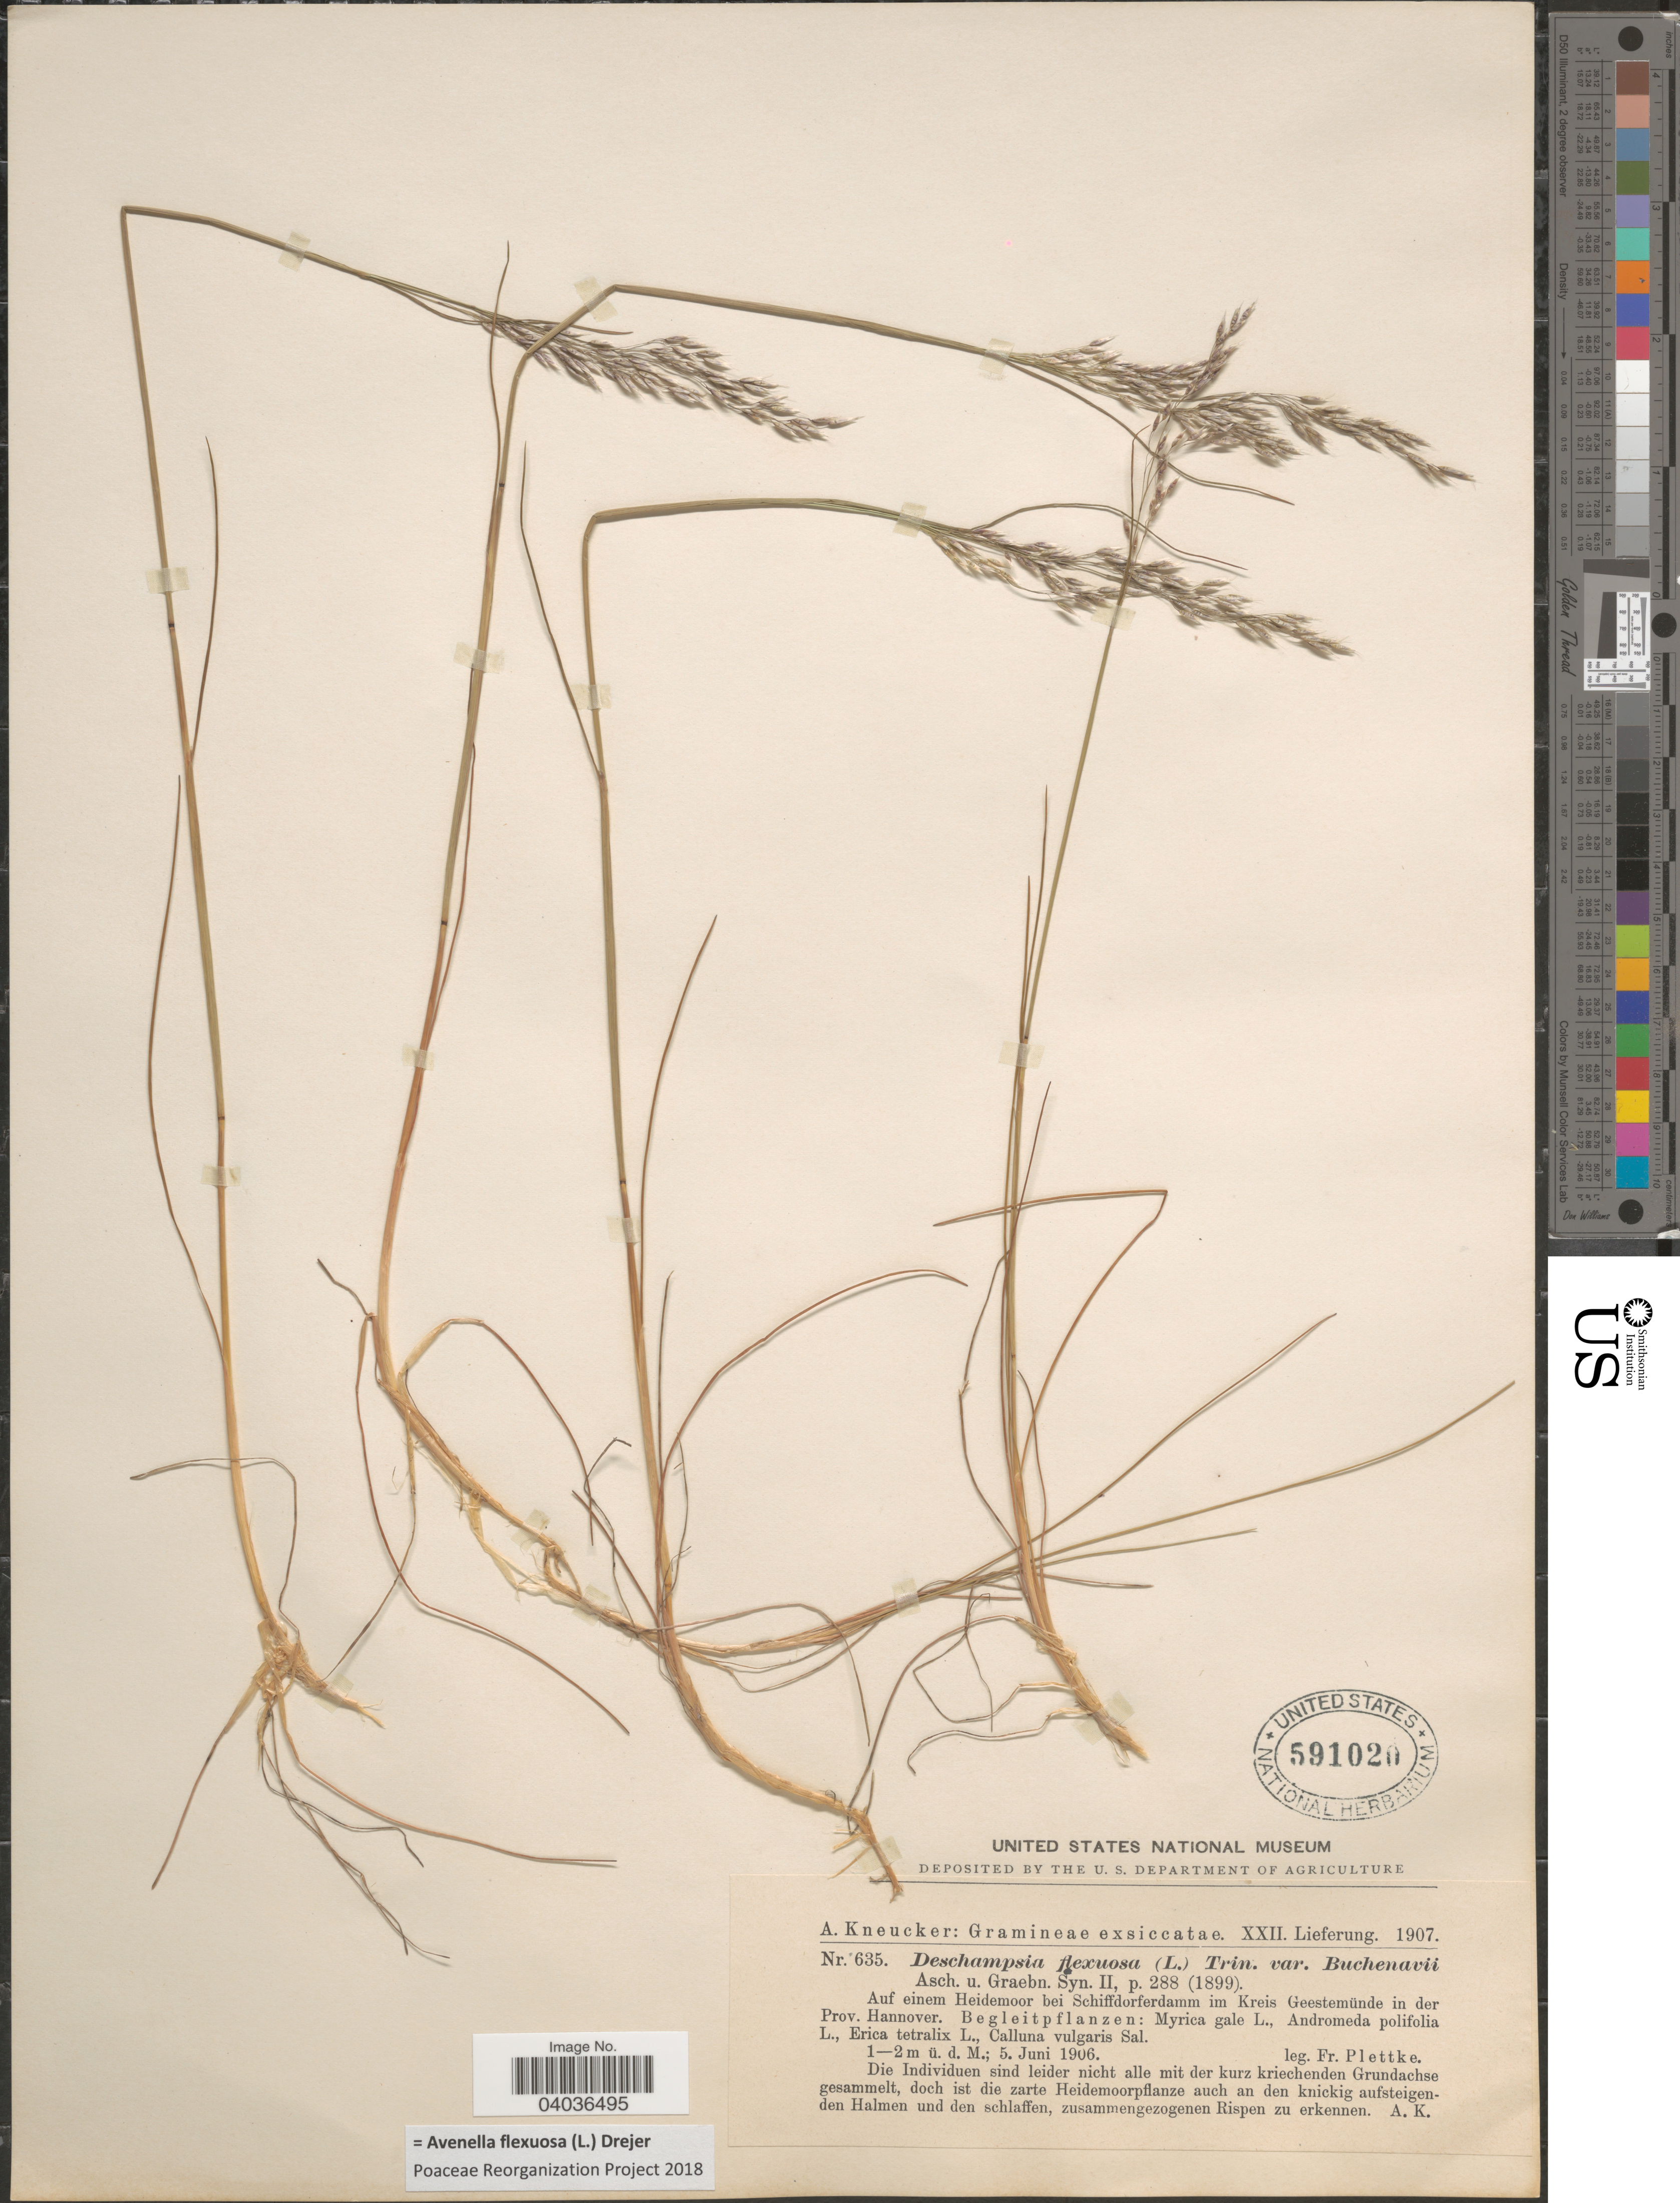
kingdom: Plantae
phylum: Tracheophyta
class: Liliopsida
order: Poales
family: Poaceae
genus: Avenella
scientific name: Avenella flexuosa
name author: (L.) Drejer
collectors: F. Plettke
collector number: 635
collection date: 1906-06-05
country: Germany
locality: Auf einem Heidemoor bei Schiffdorferdamm im Kreis Geestemünde in der Prov. hannover.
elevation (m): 1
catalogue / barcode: US 591020